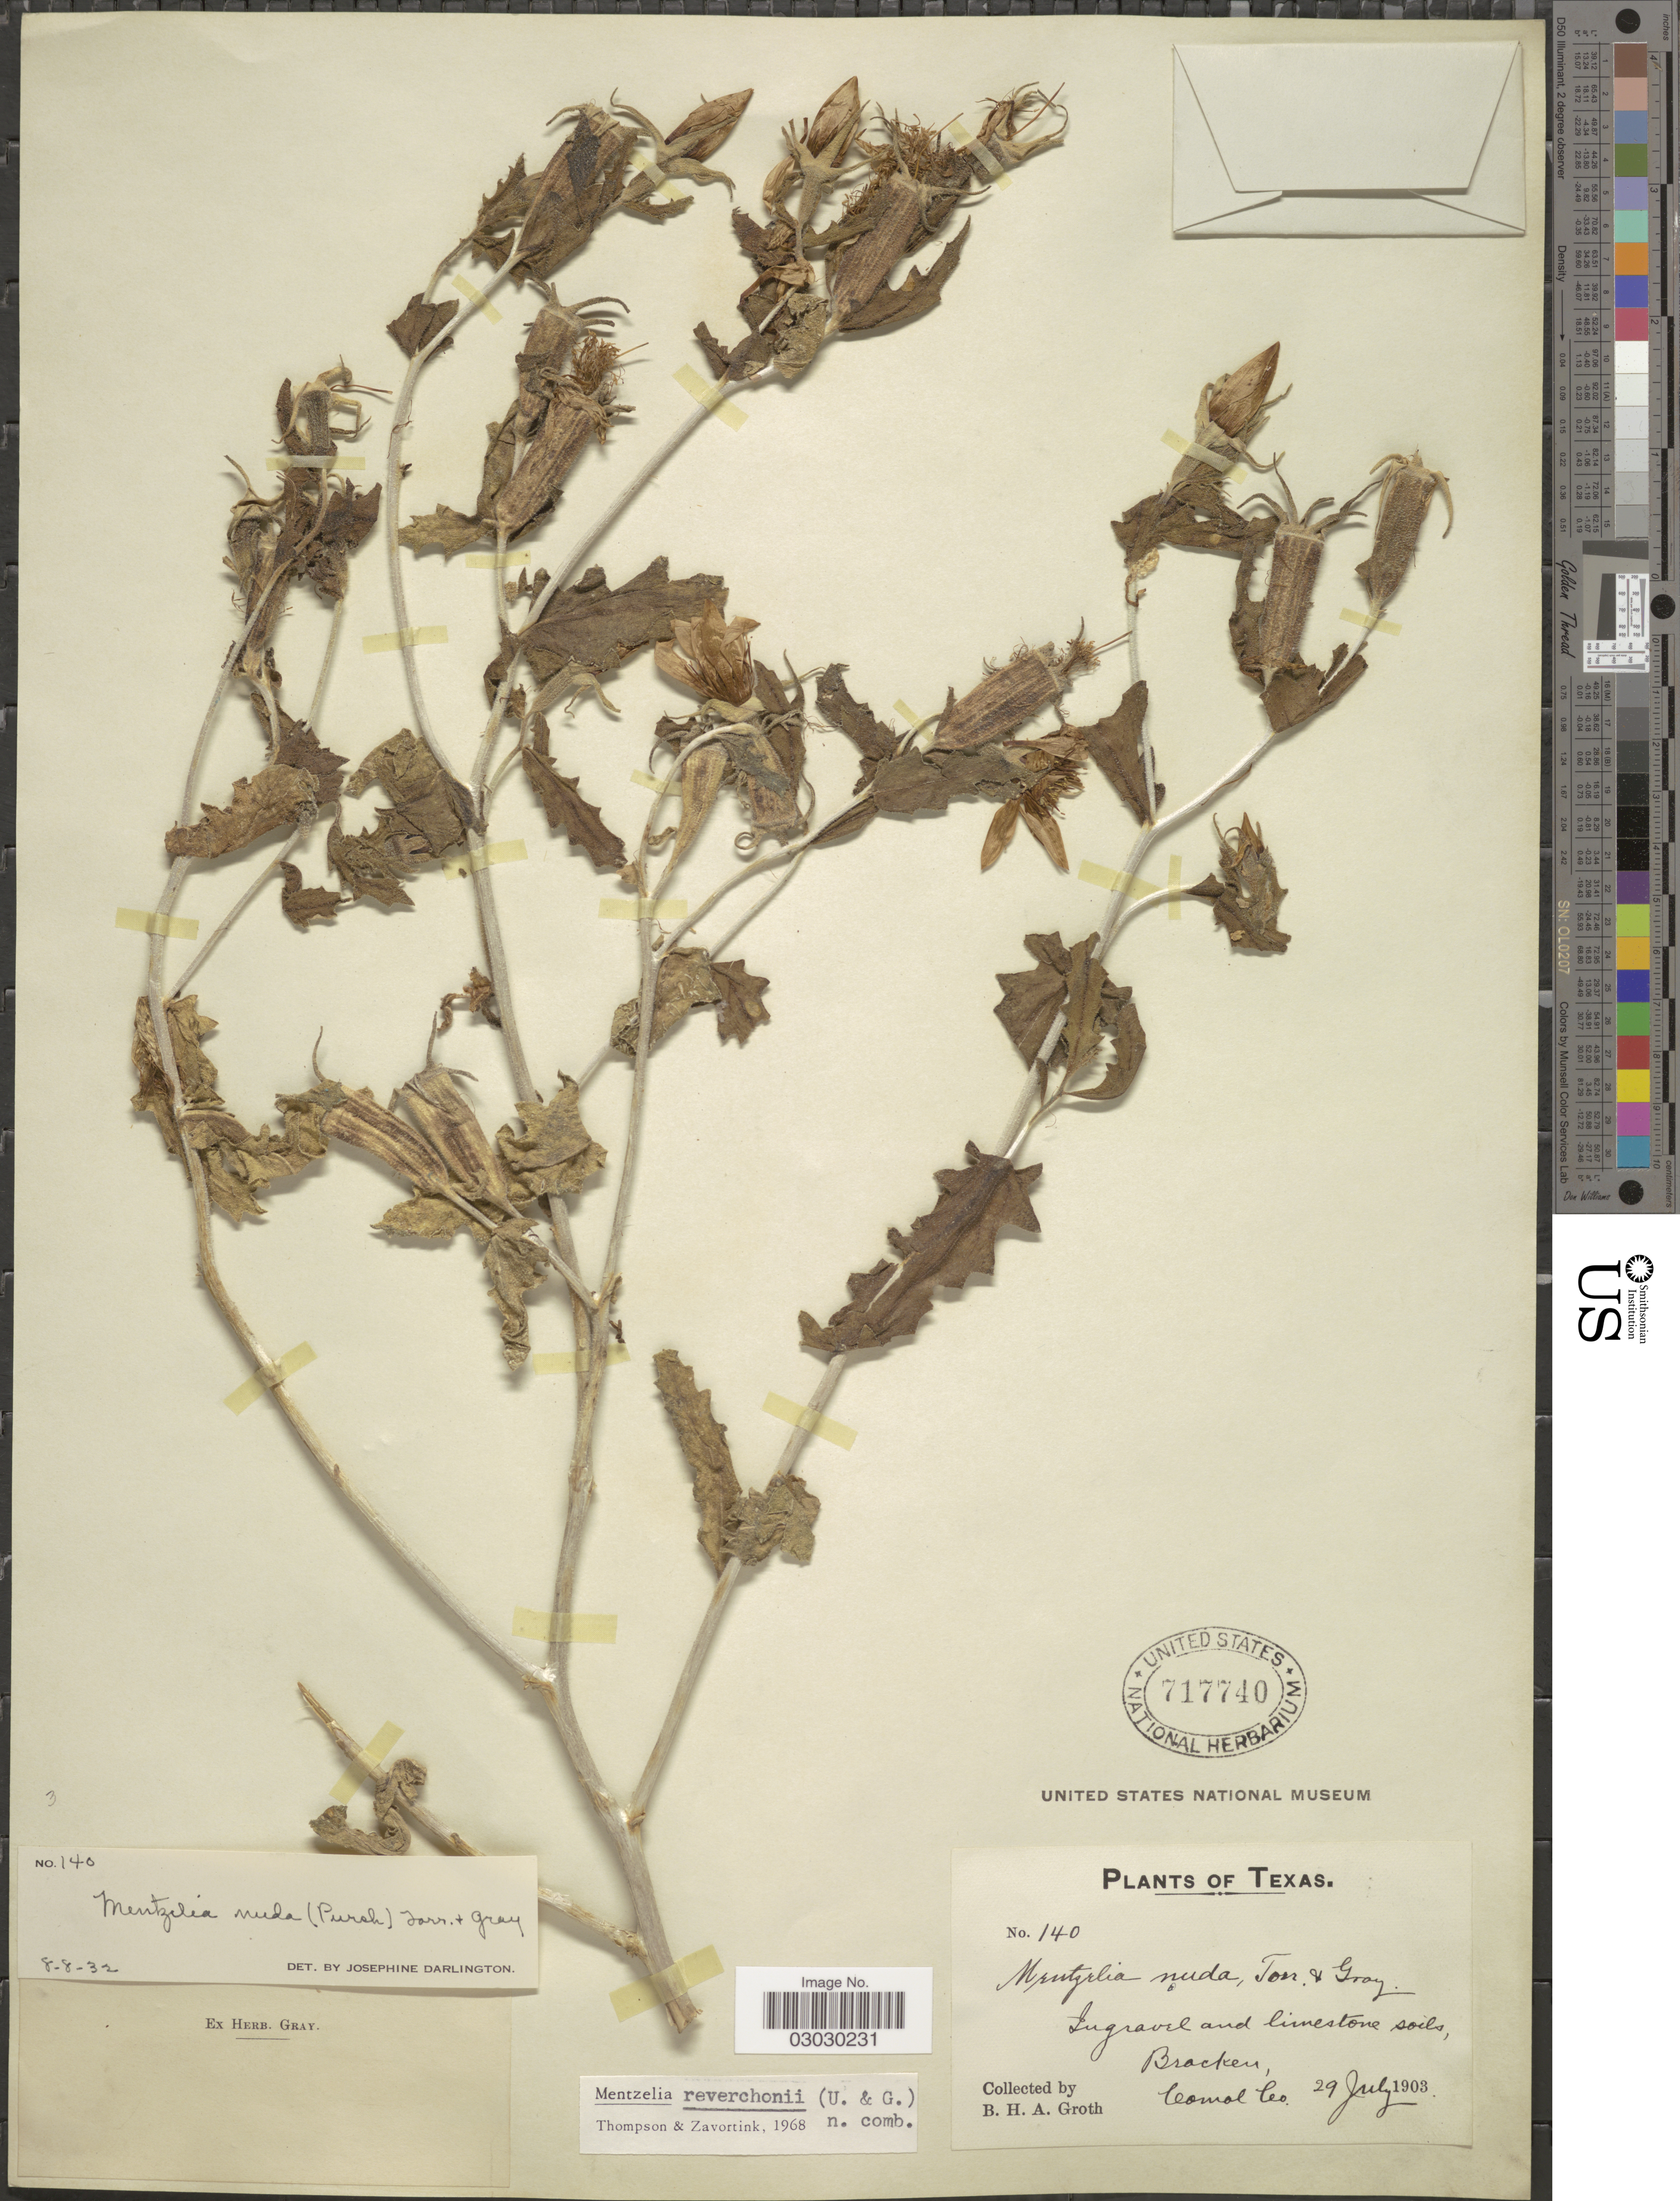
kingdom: Plantae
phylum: Tracheophyta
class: Magnoliopsida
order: Cornales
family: Loasaceae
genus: Mentzelia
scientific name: Mentzelia reverchonii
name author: (Urb.) H.J. Thomps. & Zavort.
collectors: B. Groth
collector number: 140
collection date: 1930-07-29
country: United States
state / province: Texas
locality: Bracken, Comol Co.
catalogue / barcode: US 717740